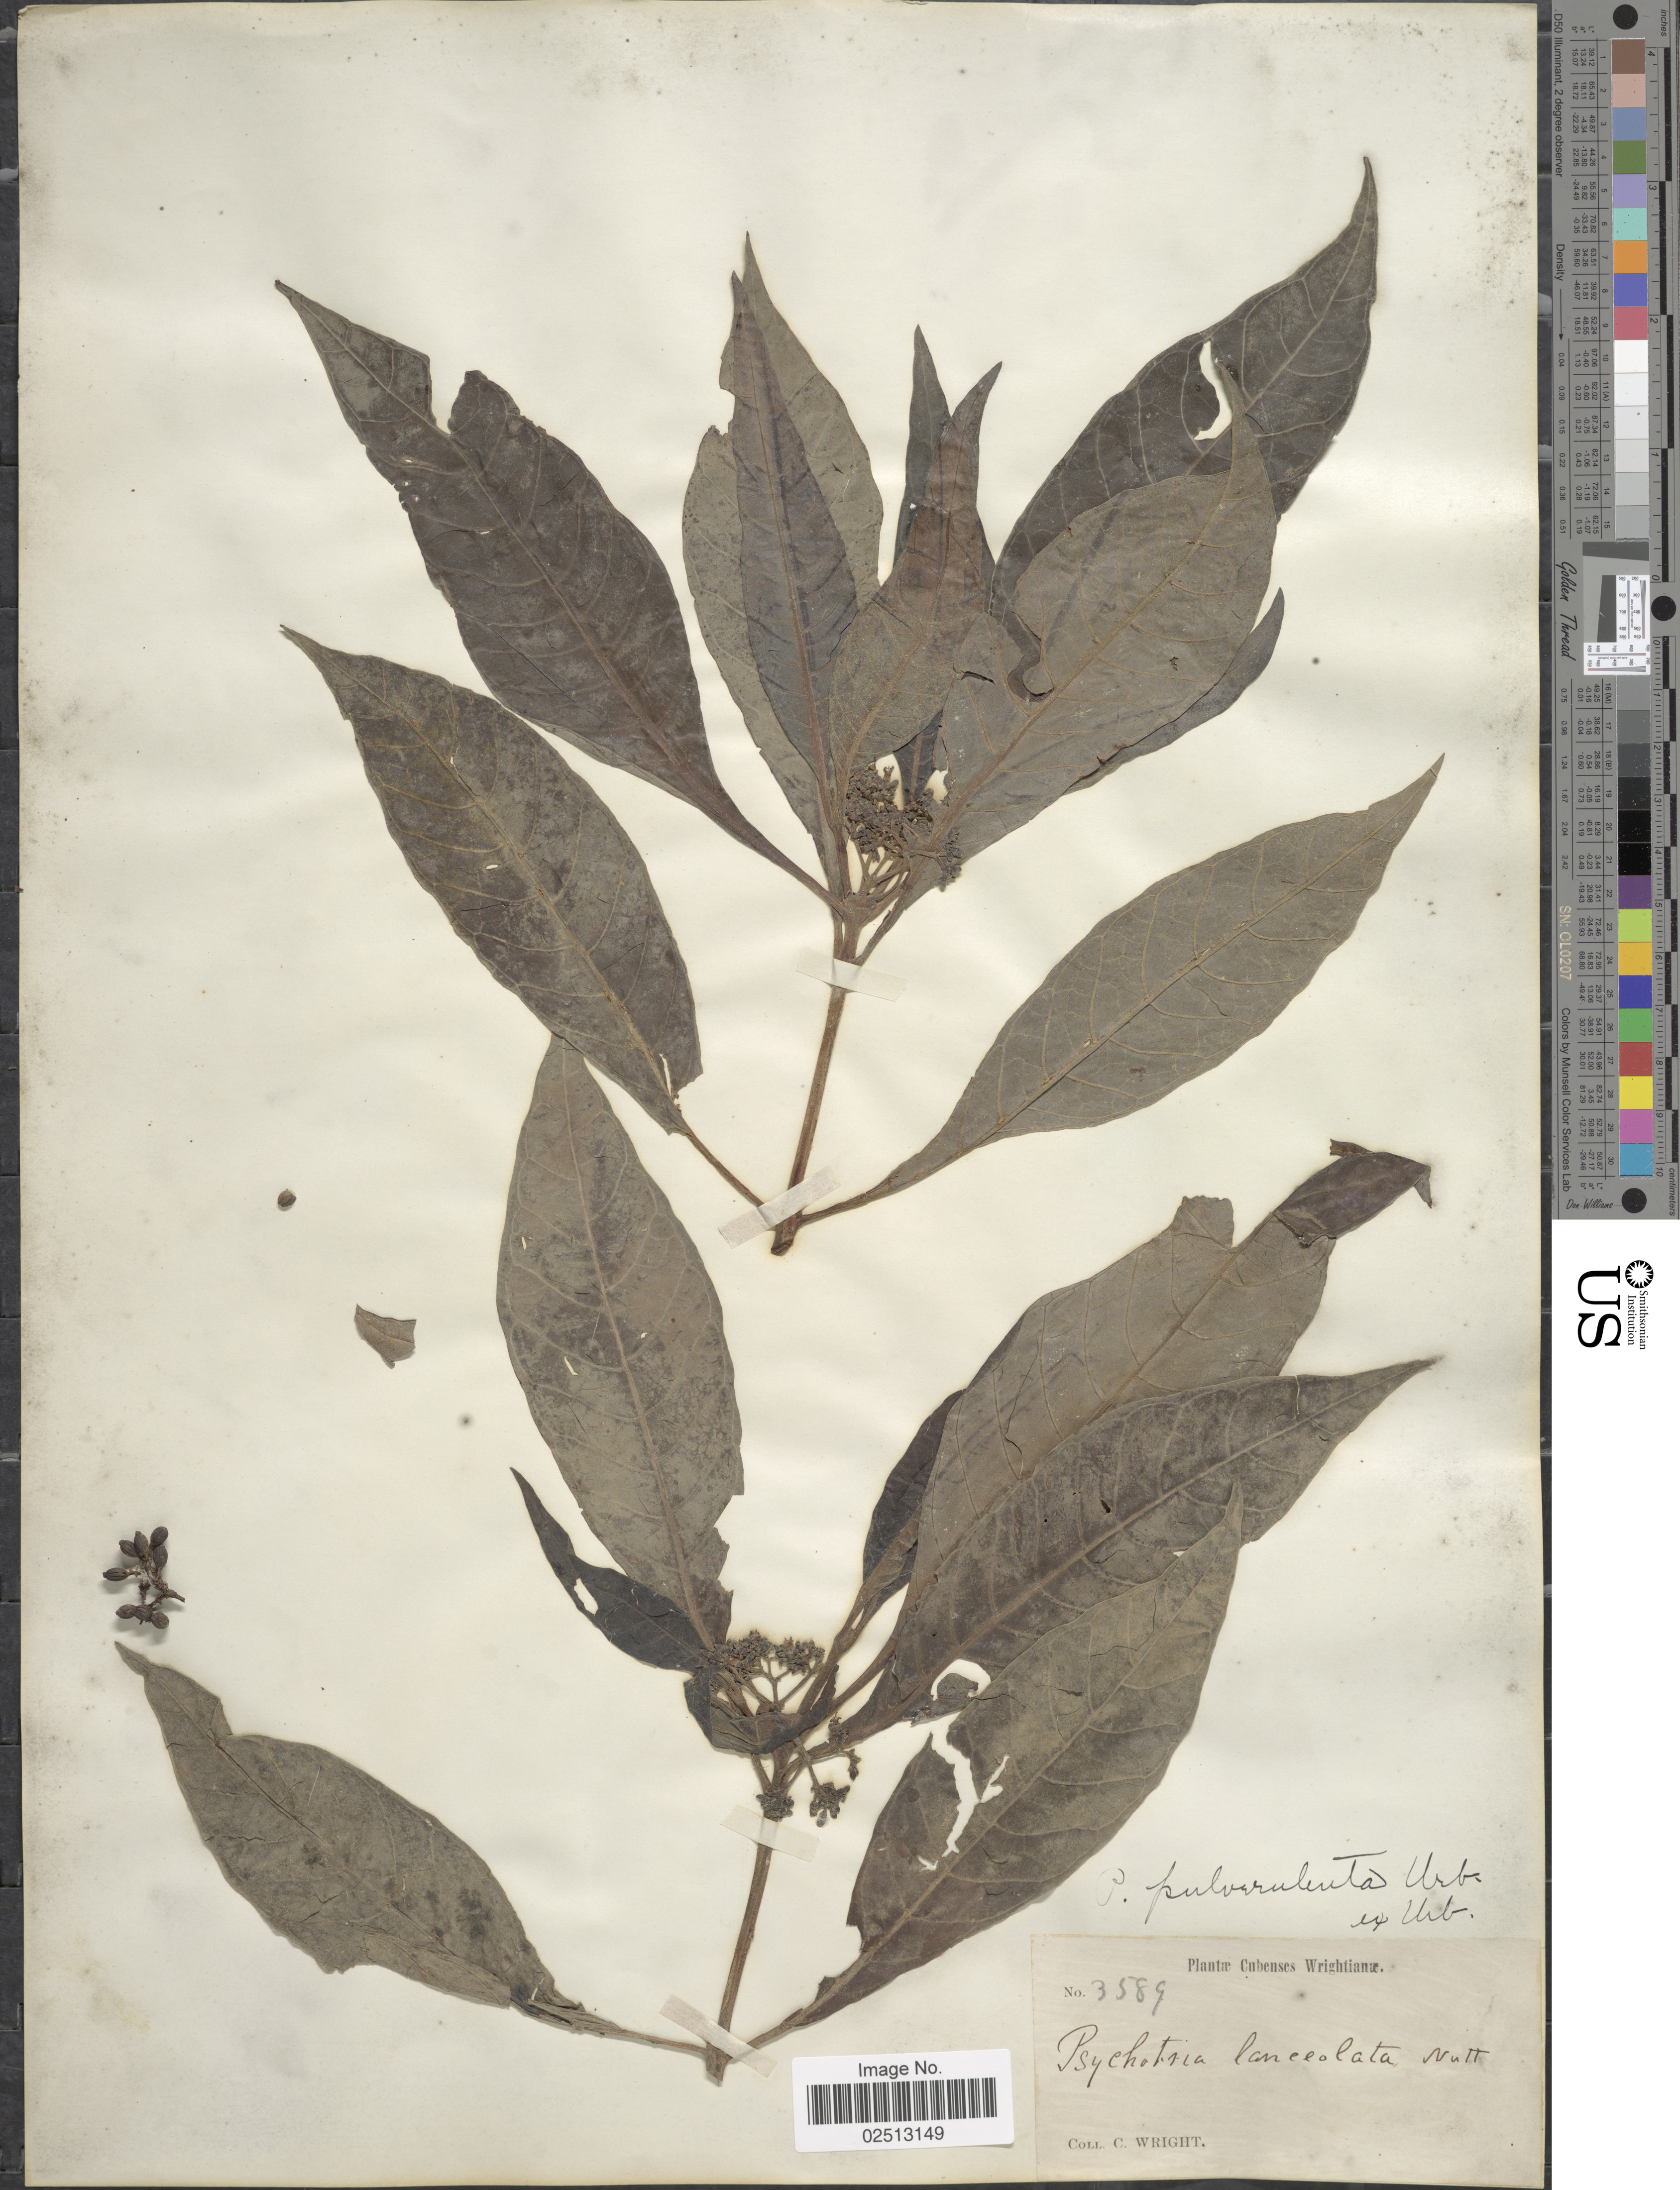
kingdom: Plantae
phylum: Tracheophyta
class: Magnoliopsida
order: Gentianales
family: Rubiaceae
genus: Psychotria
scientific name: Psychotria pulverulenta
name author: Urb.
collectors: C. Wright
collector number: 3589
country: Cuba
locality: Cubenses